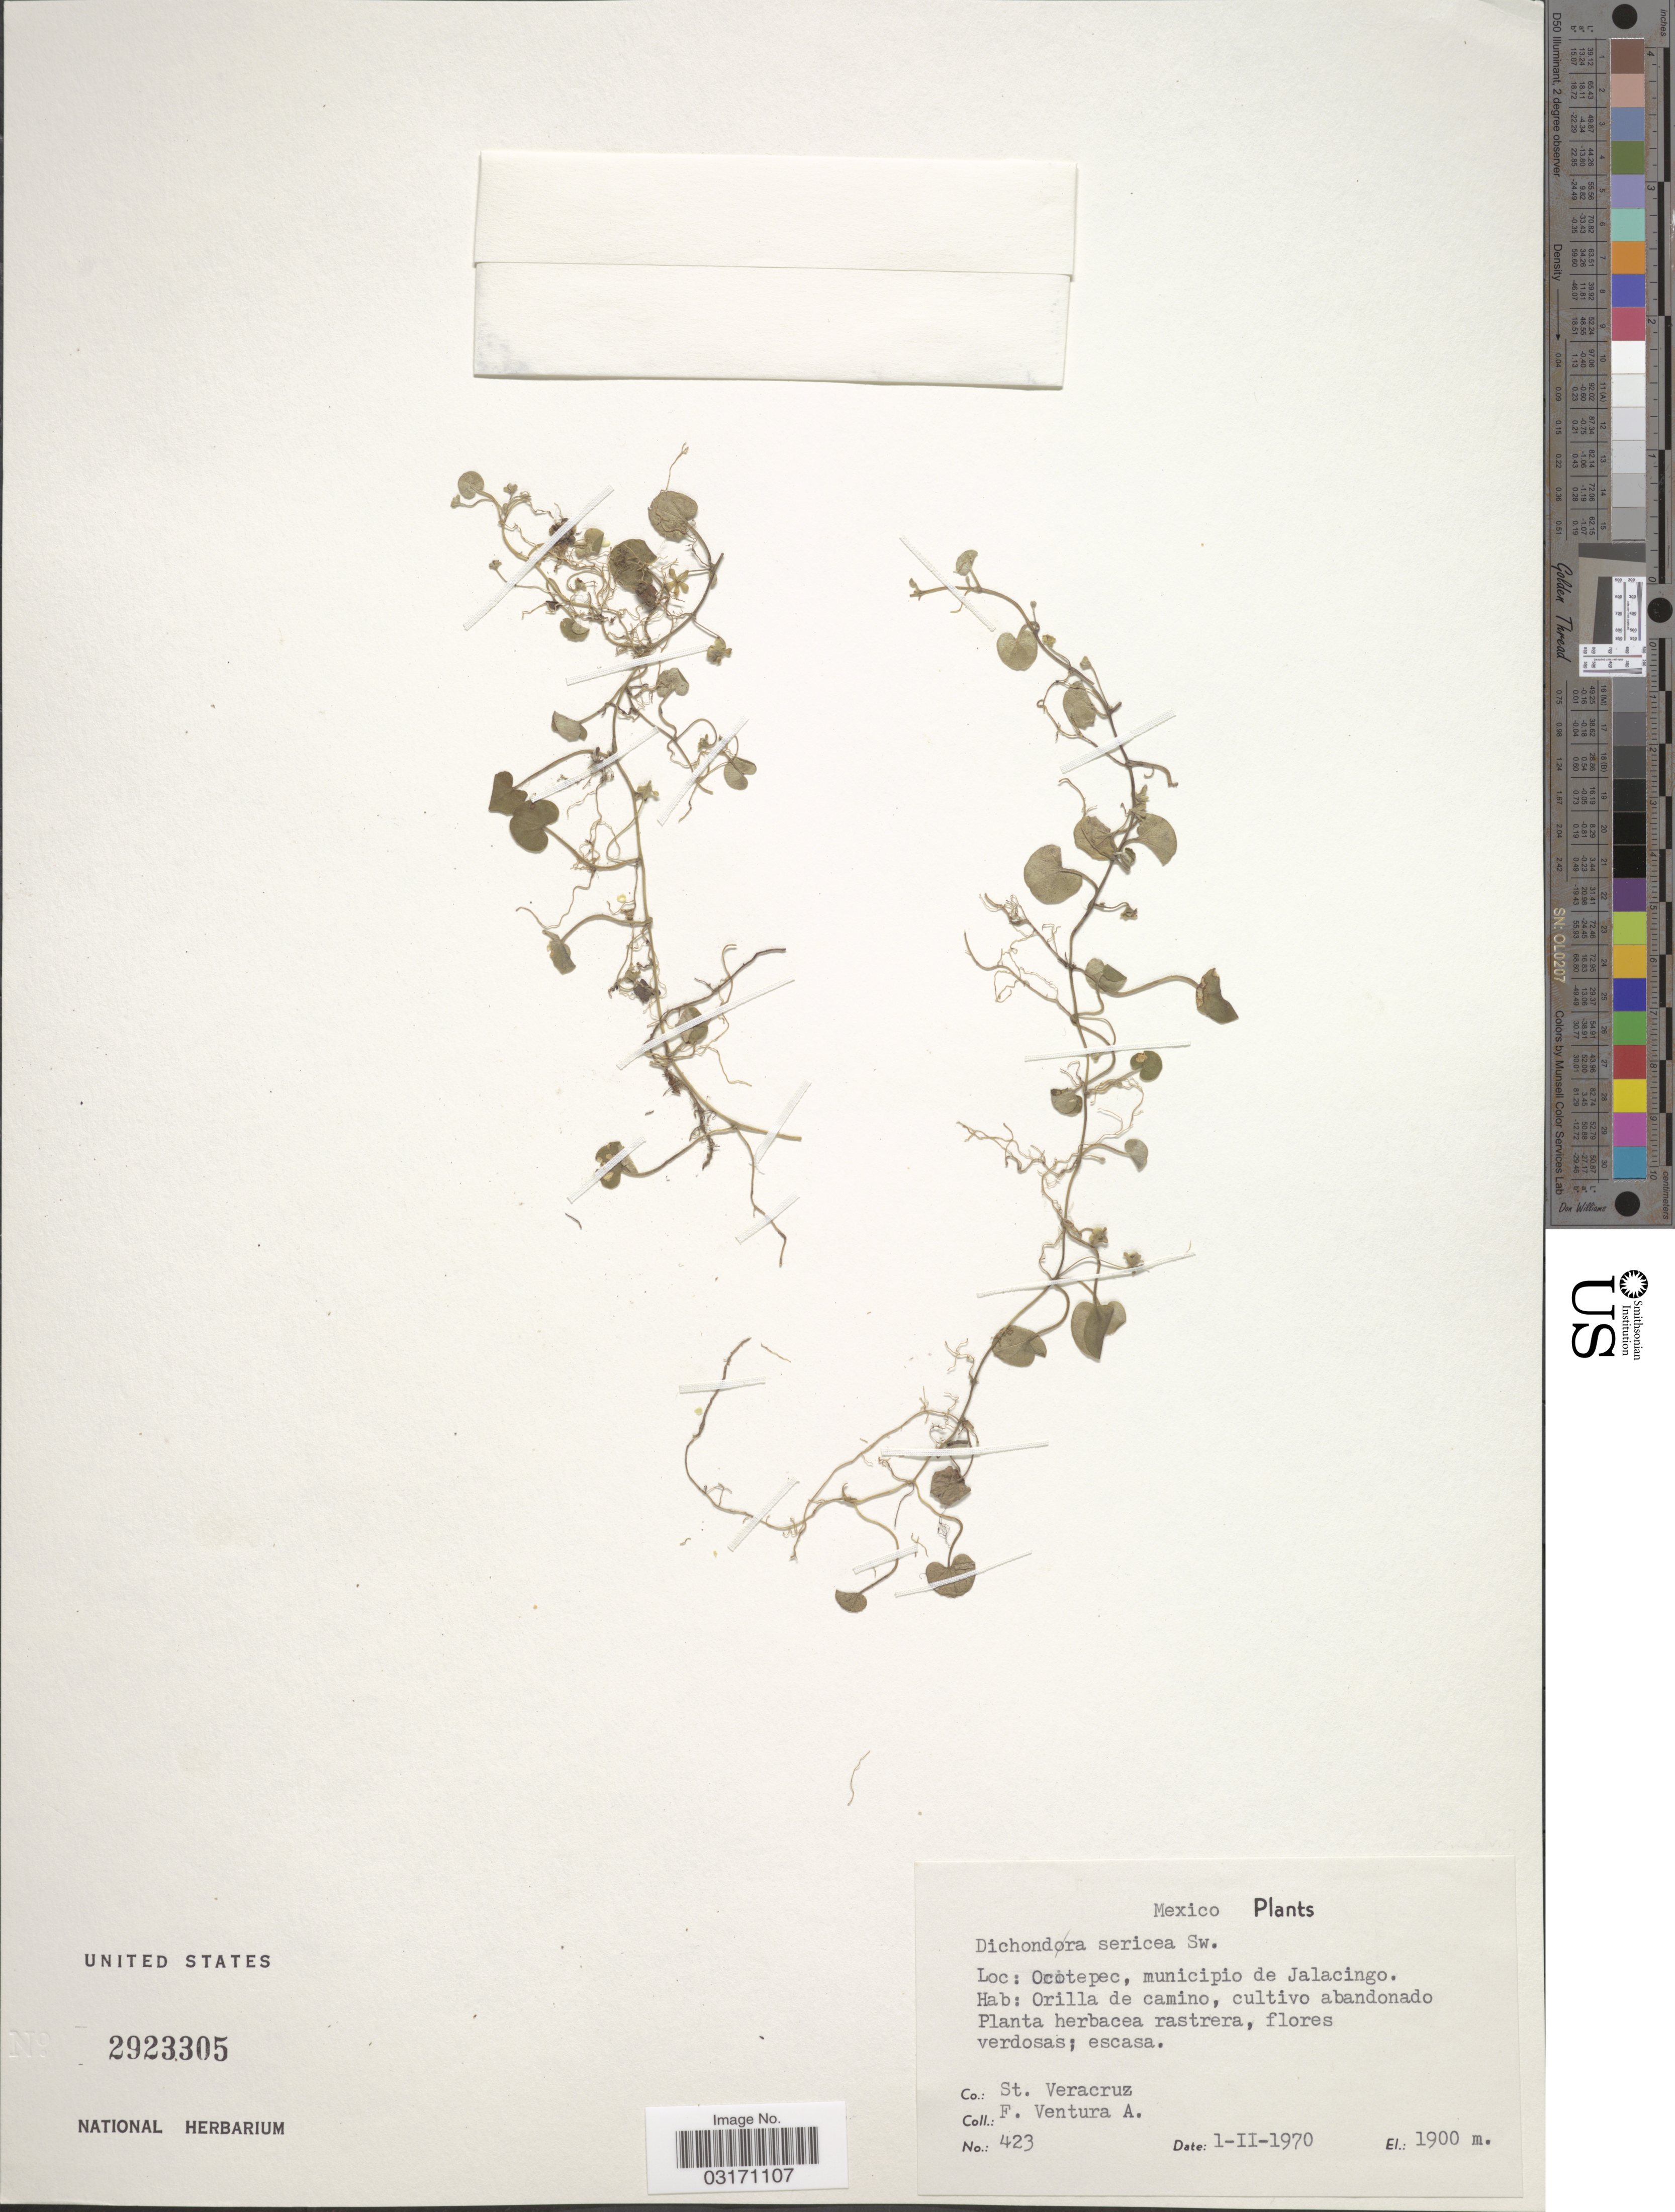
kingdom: Plantae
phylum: Tracheophyta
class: Magnoliopsida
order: Solanales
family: Convolvulaceae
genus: Dichondra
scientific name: Dichondra sericea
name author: Sw.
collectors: F. Ventura A.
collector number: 423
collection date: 1970-02-01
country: Mexico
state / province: Veracruz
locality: Ocotepec, municipio de Jalacingo. Co.: St. Veracruz.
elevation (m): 1900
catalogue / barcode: US 2923305